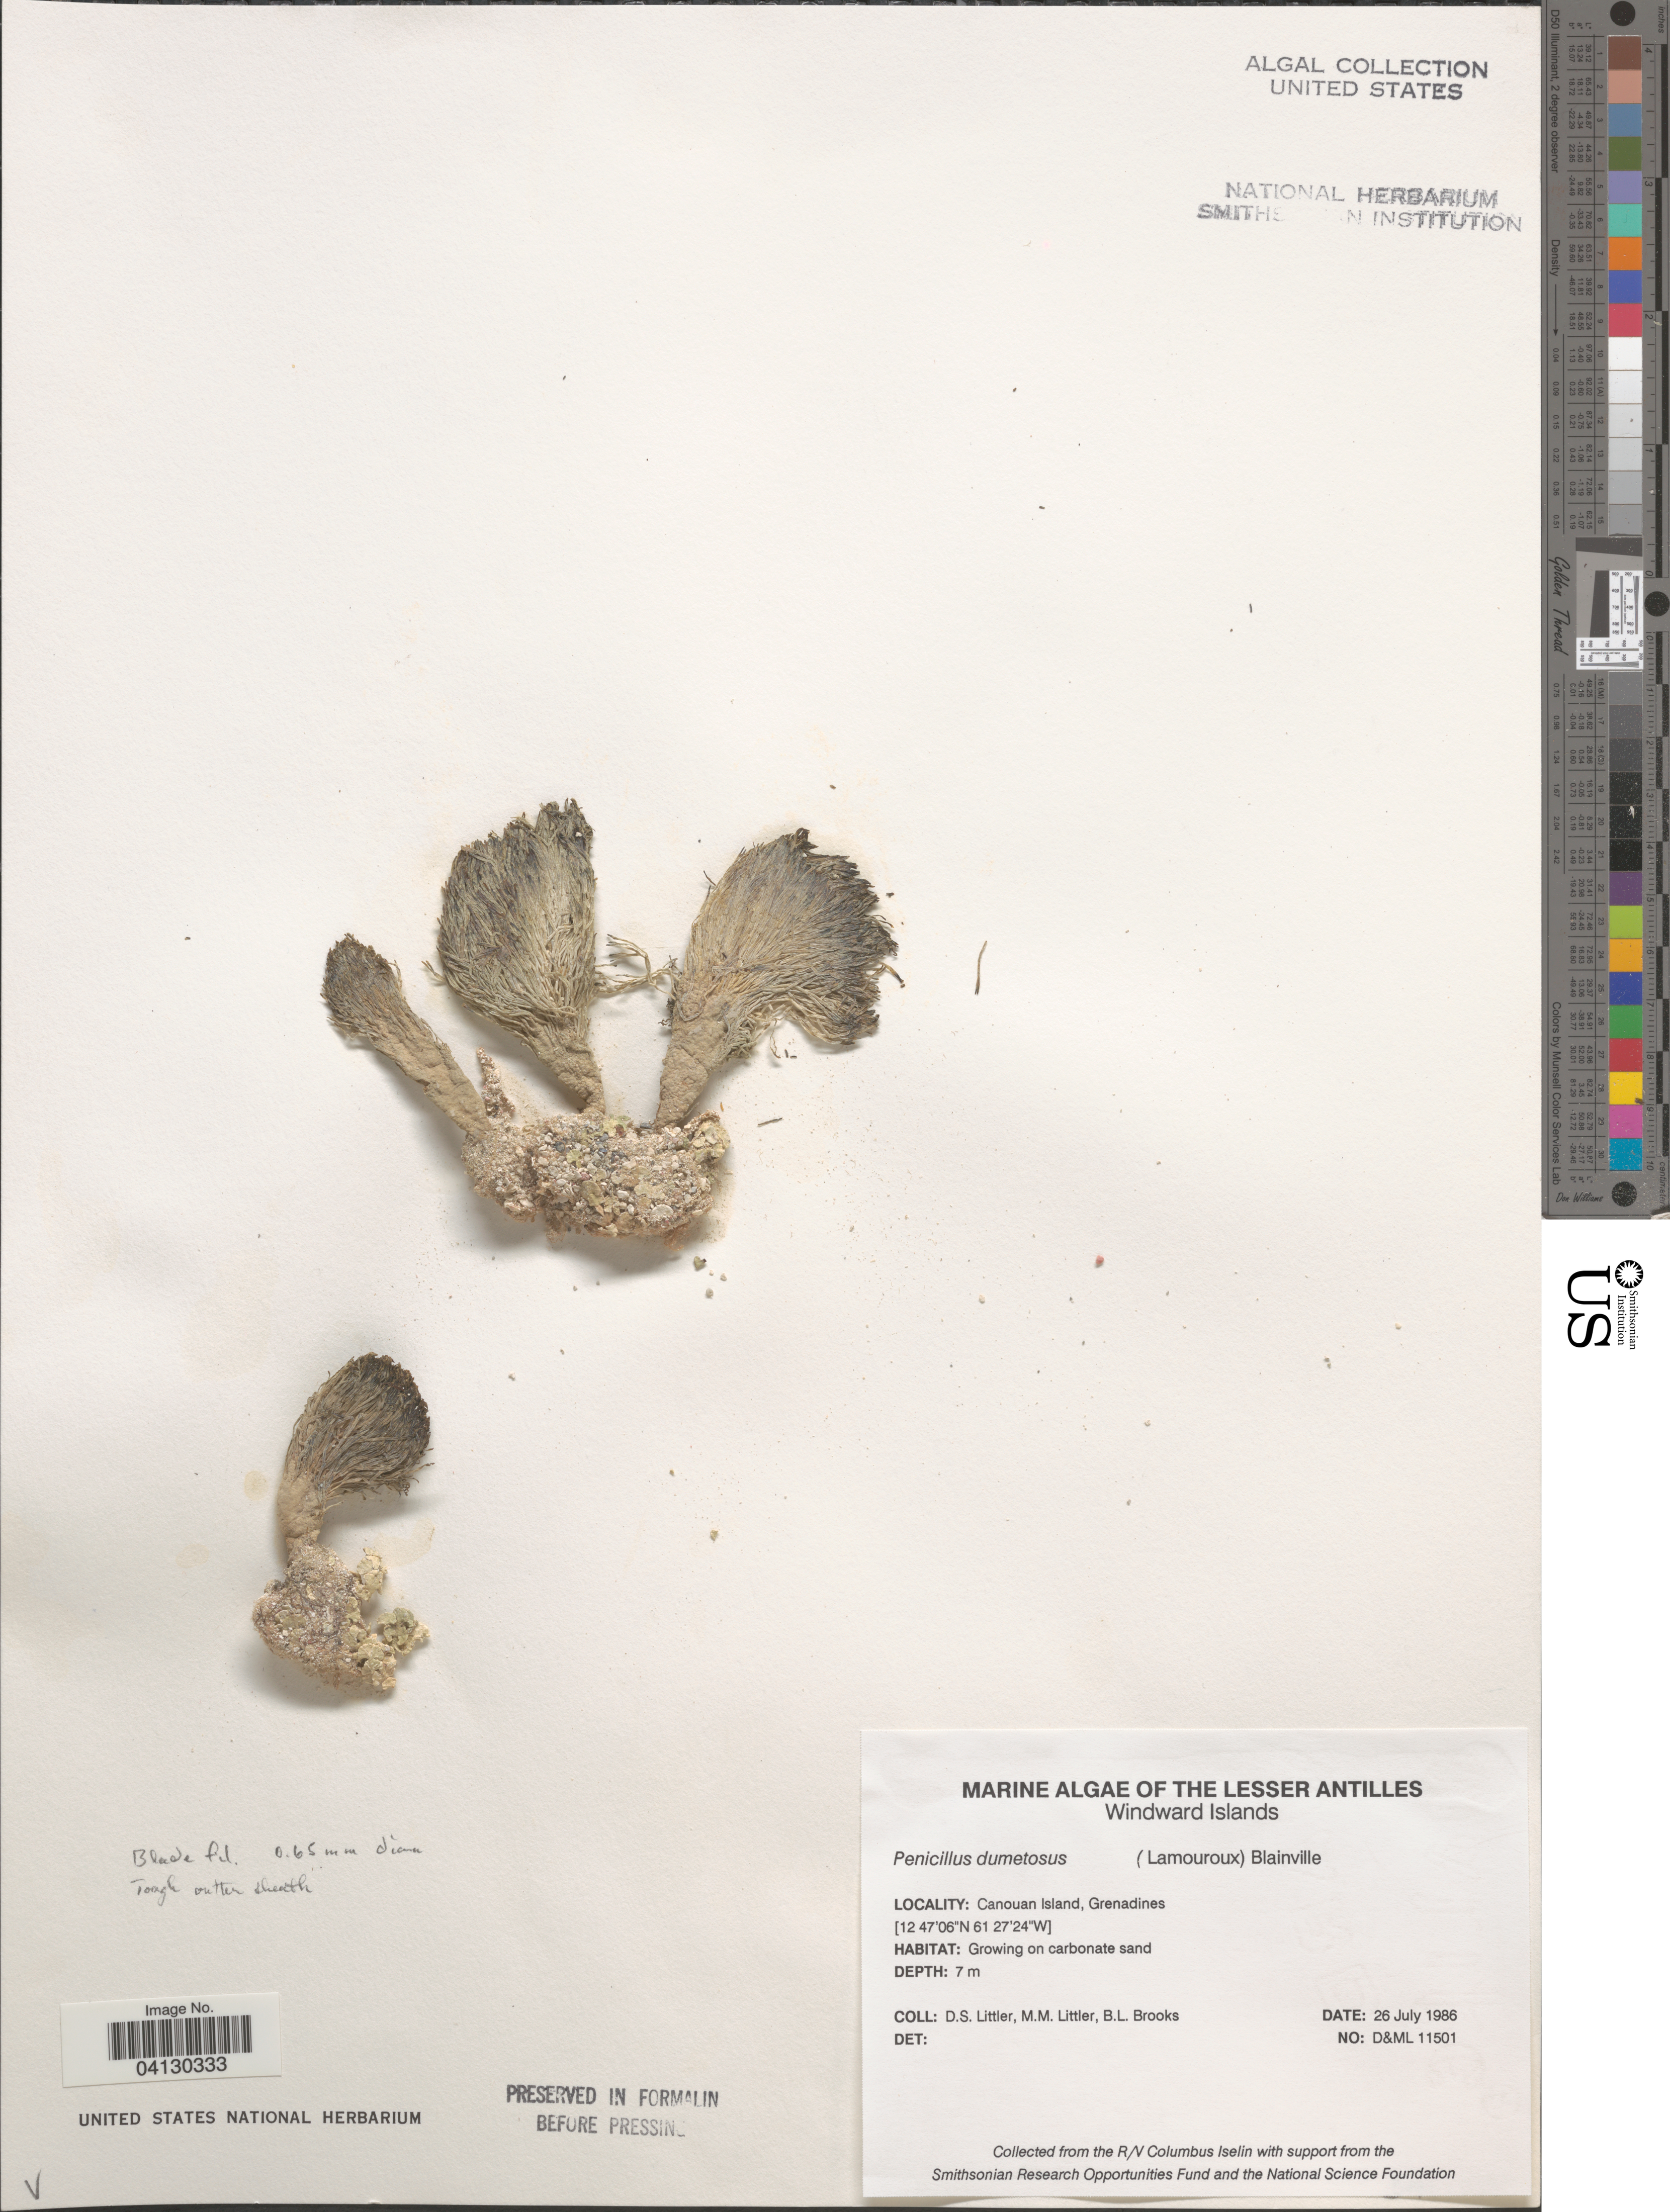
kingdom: Plantae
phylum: Chlorophyta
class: Ulvophyceae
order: Bryopsidales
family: Udoteaceae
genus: Penicillus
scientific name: Penicillus dumetosus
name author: (J.V.Lamouroux) Blainville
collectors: D. S. Littler & B. Brooks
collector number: D&ML11501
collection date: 1986-07-26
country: St. Vincent - Grenadines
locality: The Lesser Antilles. Windward Islands. Canouan Island, Grenadines.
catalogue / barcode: US 328954